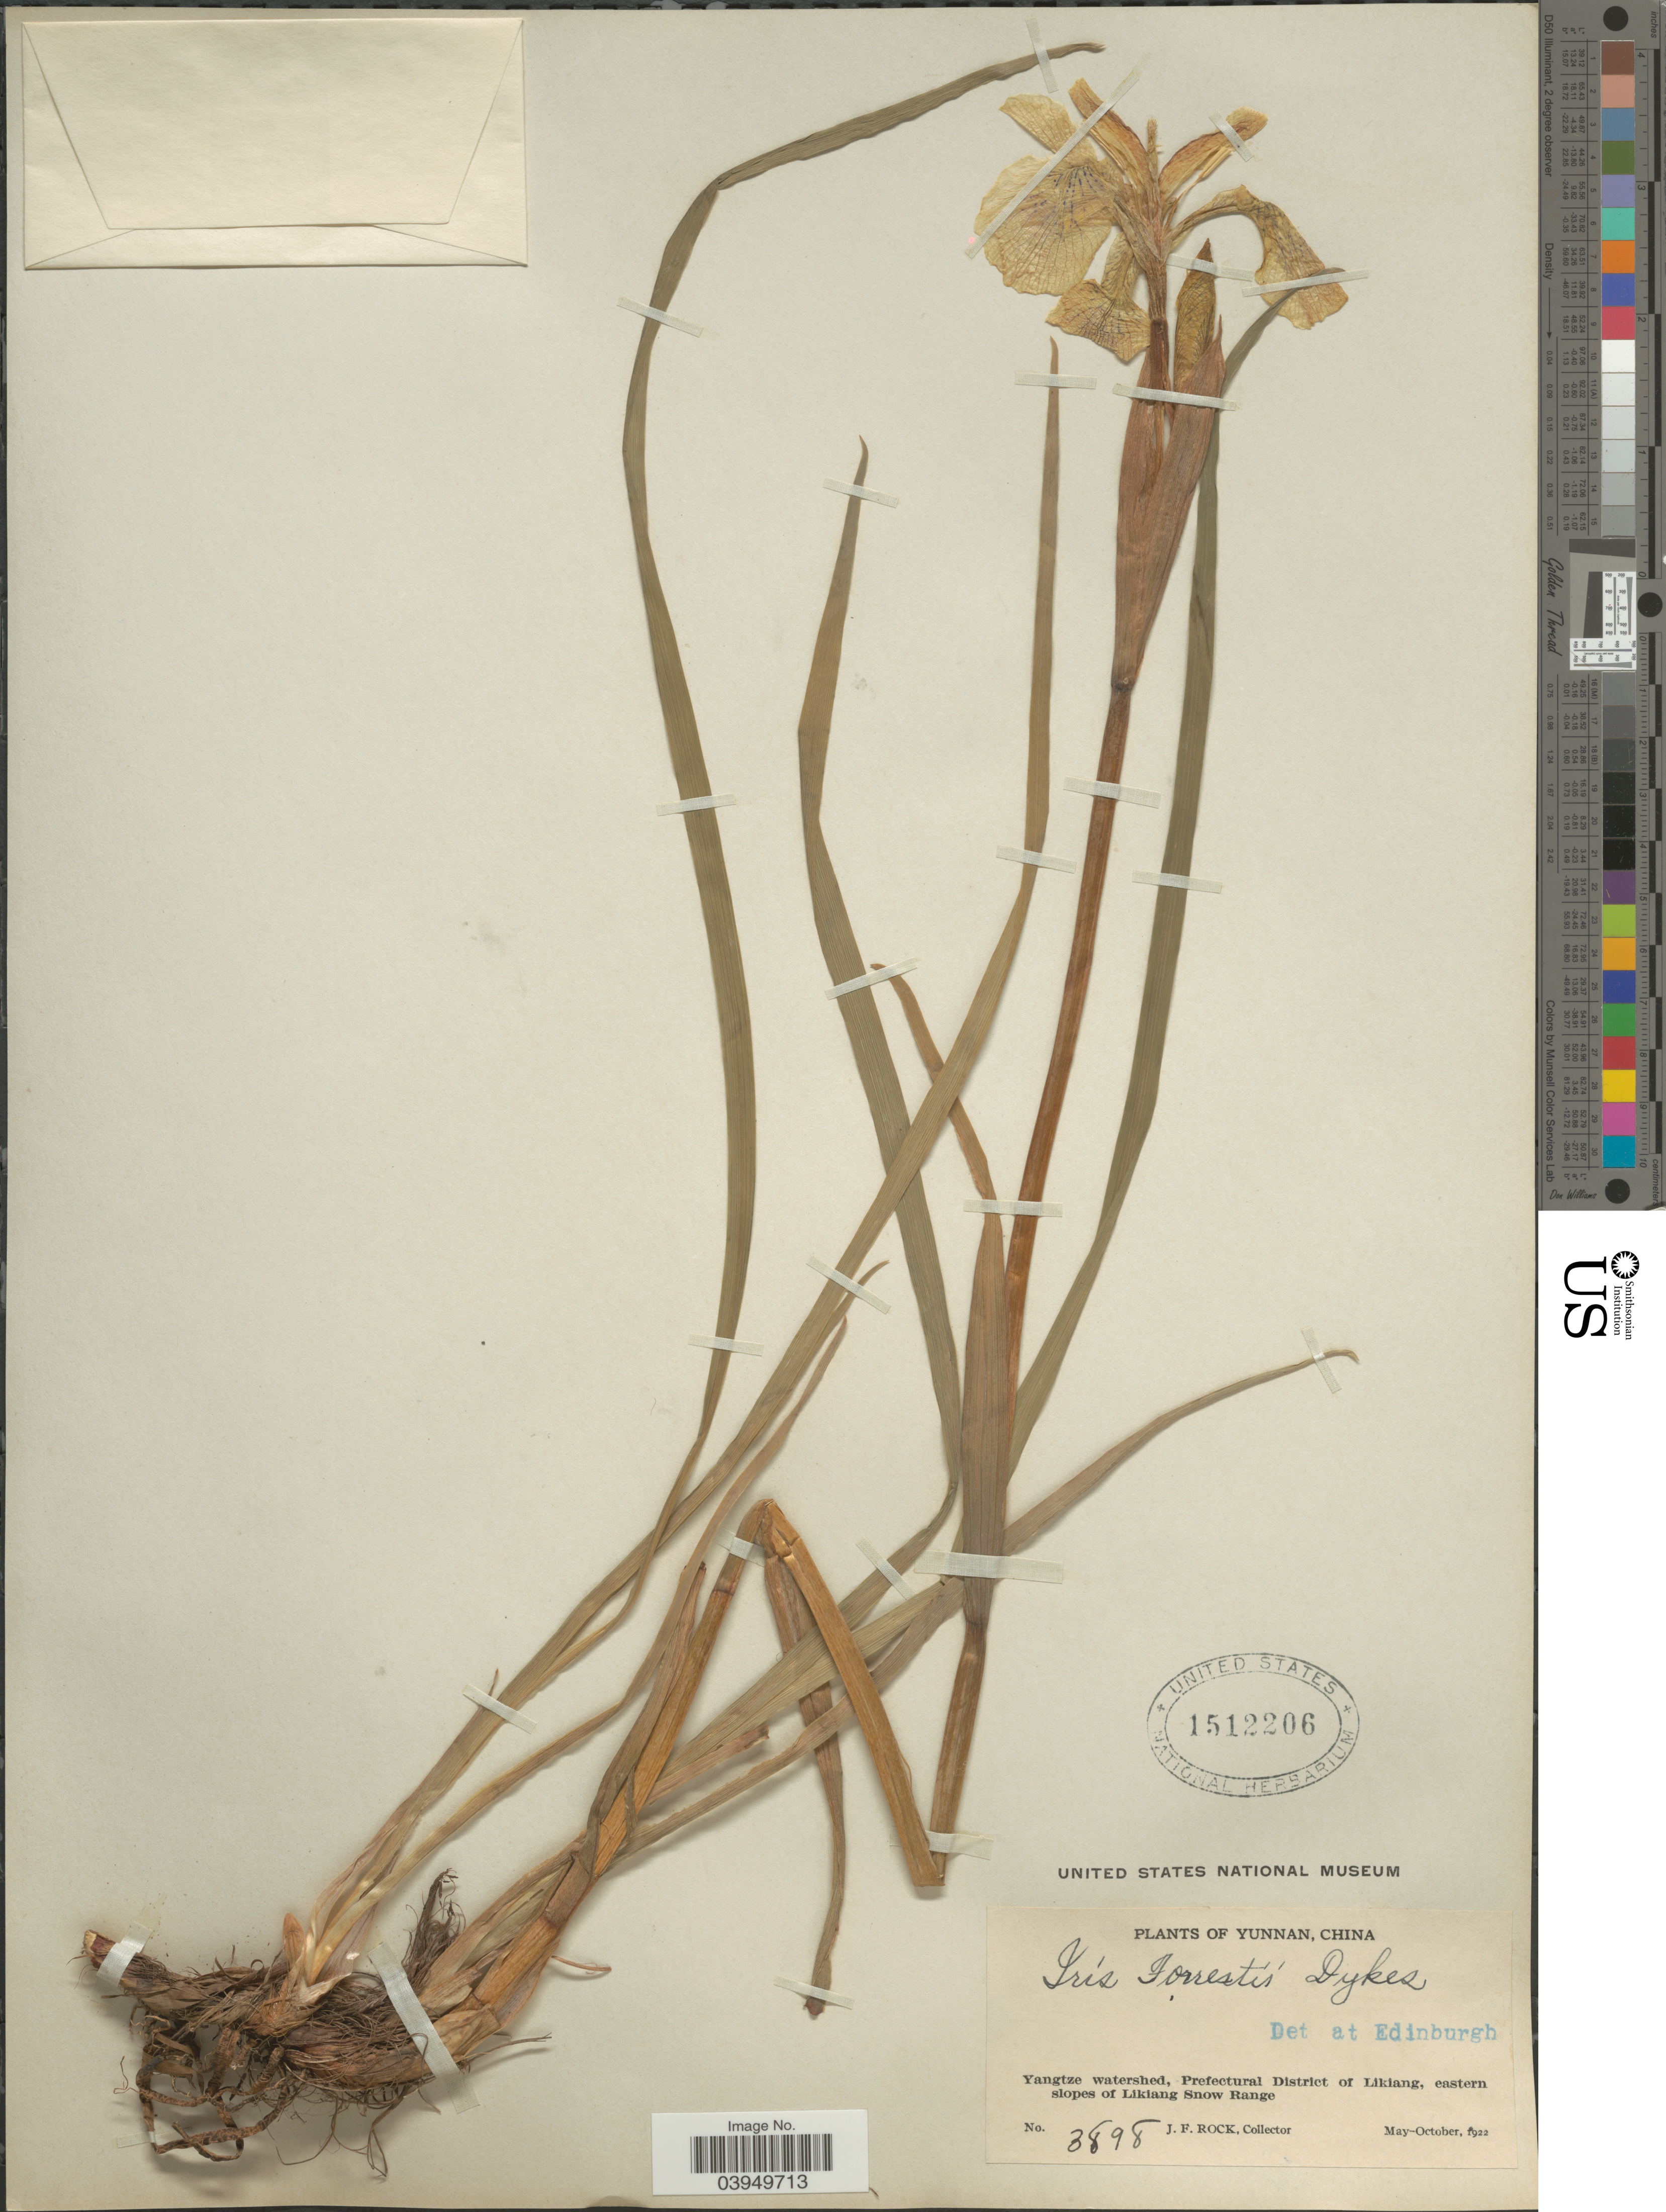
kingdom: Plantae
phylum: Tracheophyta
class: Liliopsida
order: Asparagales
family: Iridaceae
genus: Iris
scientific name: Iris forrestii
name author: Dykes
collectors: J. Rock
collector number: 3898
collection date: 1922-05/1922-10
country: China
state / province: Yunnan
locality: Yangtze watershed, Prefectural District of Likiang, eastern slopes of Likiang Snow Range.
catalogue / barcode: US 1512206